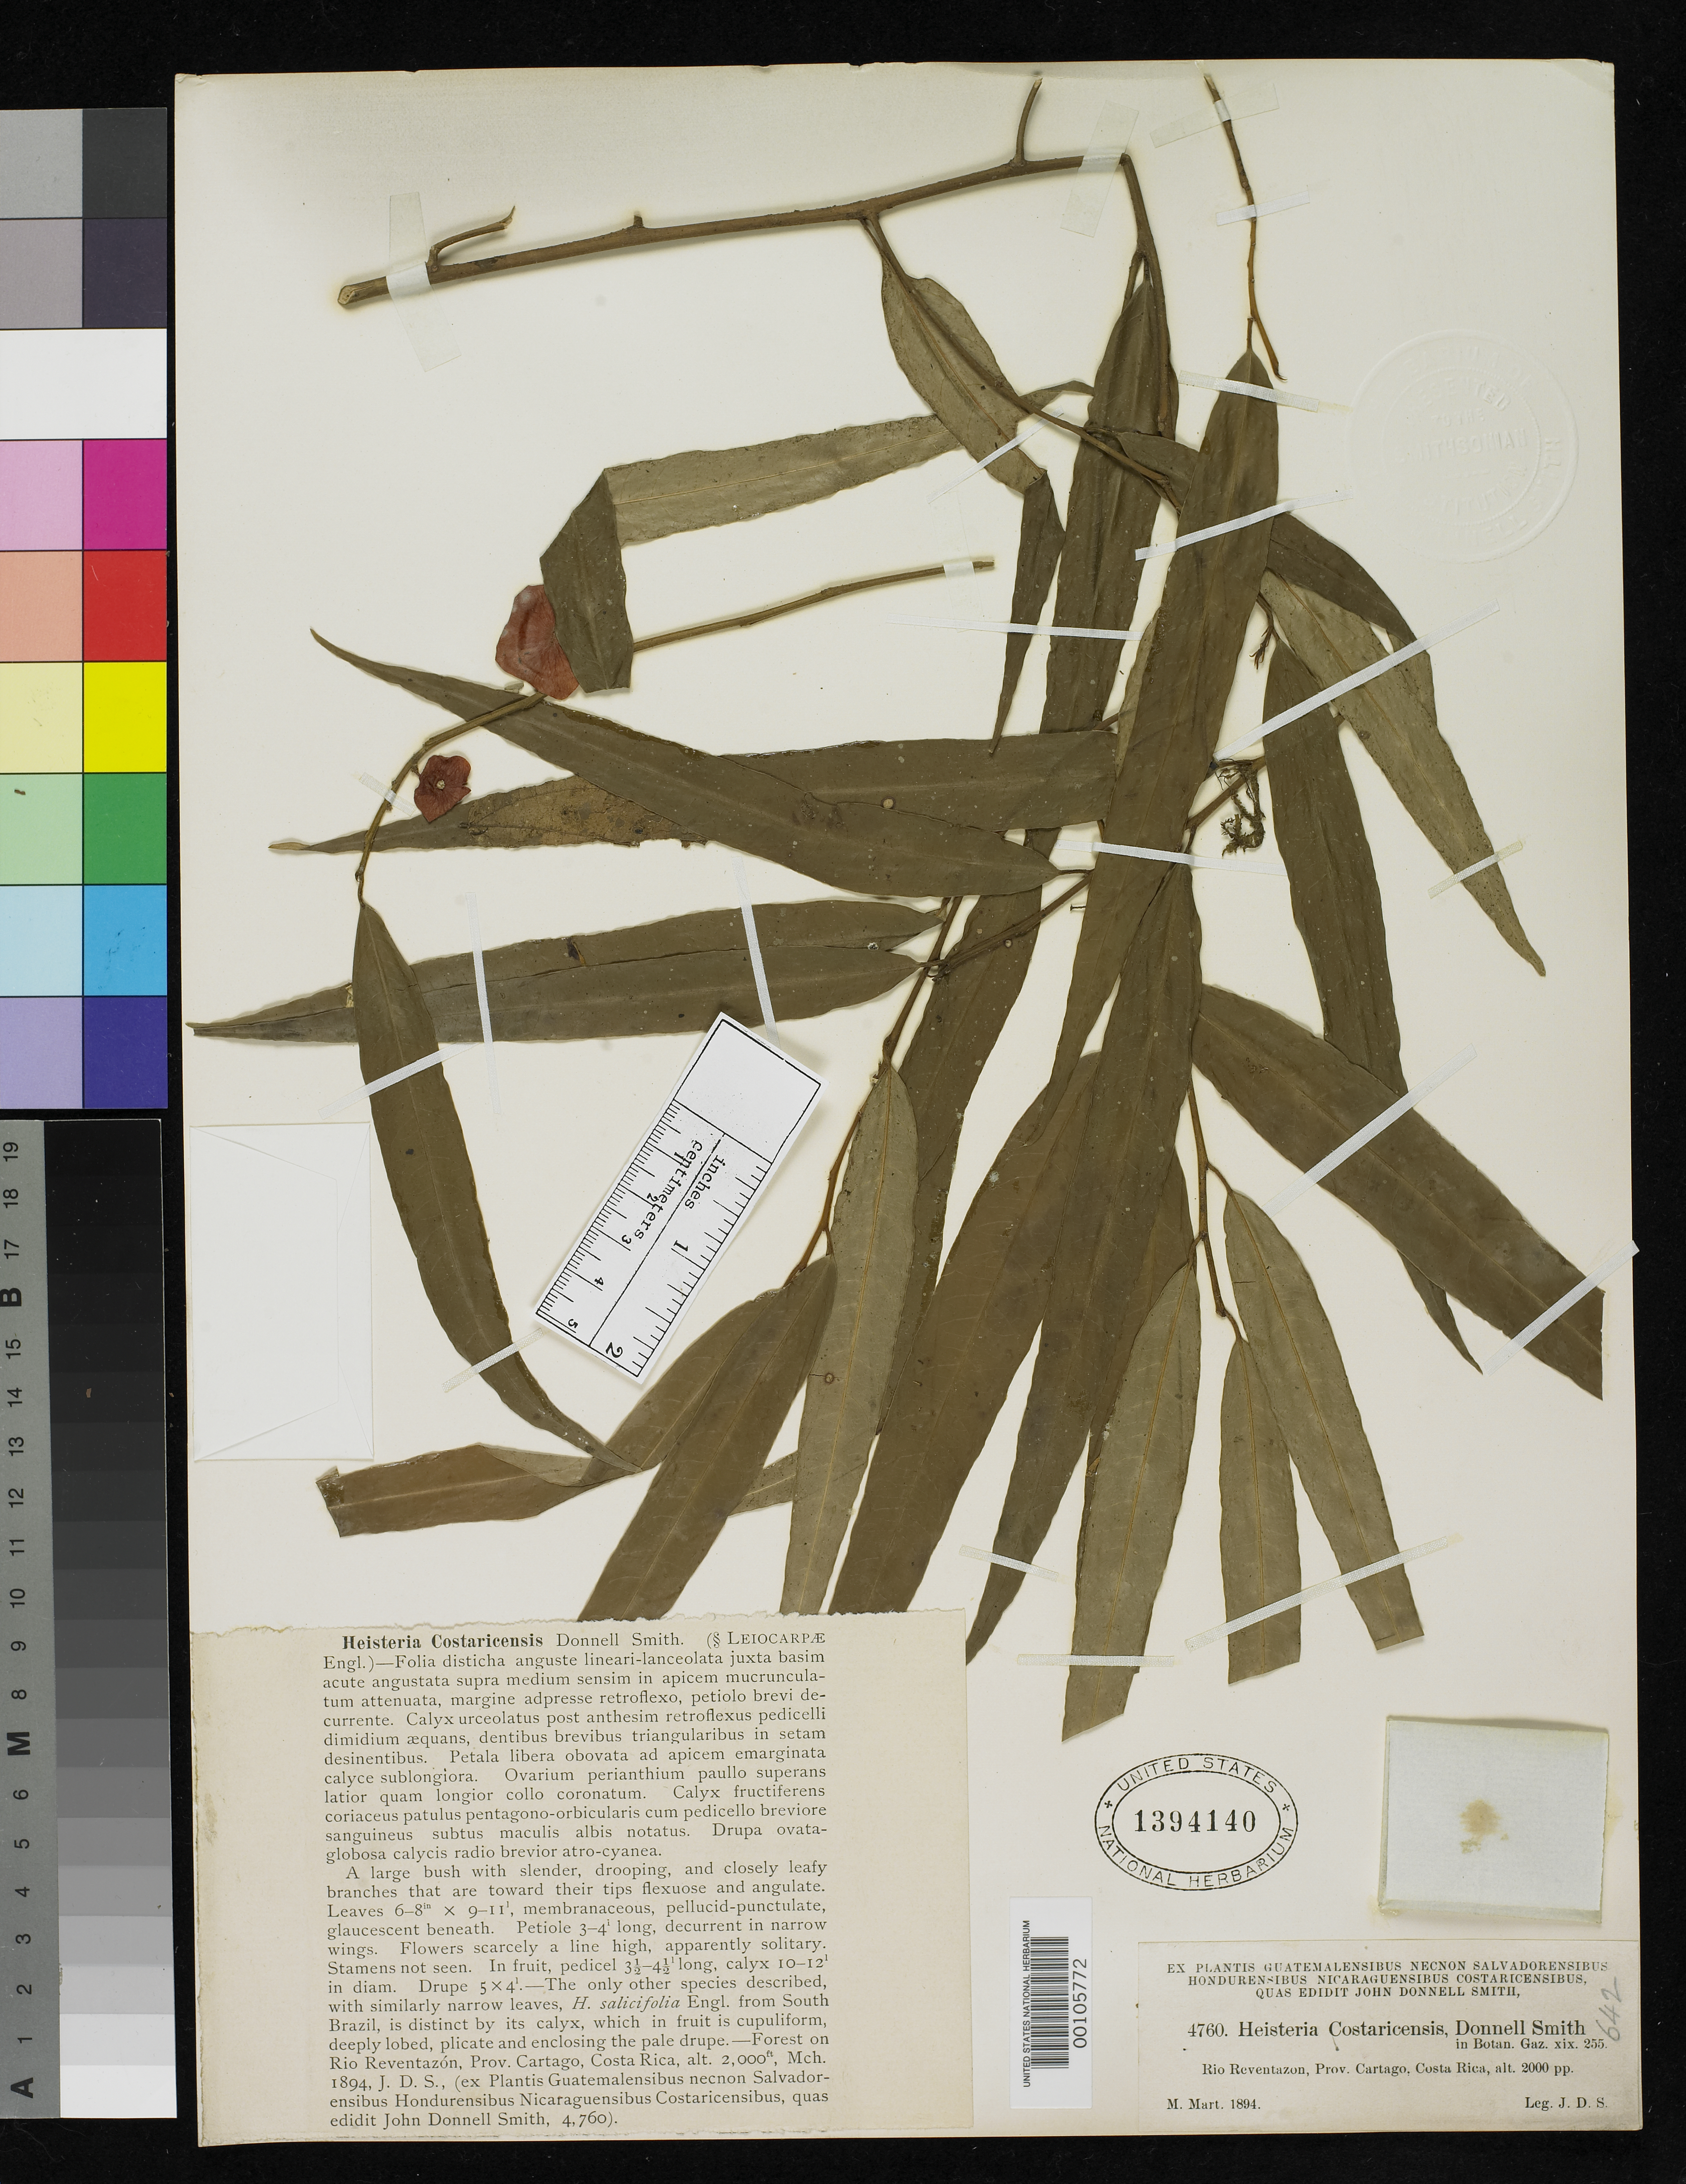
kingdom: Plantae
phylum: Tracheophyta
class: Magnoliopsida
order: Santalales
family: Erythropalaceae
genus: Heisteria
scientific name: Heisteria costaricensis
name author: Donn. Sm.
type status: Holotype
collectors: J. Donnell Smith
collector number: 4760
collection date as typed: Mar 1894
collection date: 1894-03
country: Costa Rica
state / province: Cartago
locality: Rio Reventazon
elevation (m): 2000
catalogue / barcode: US 1394140